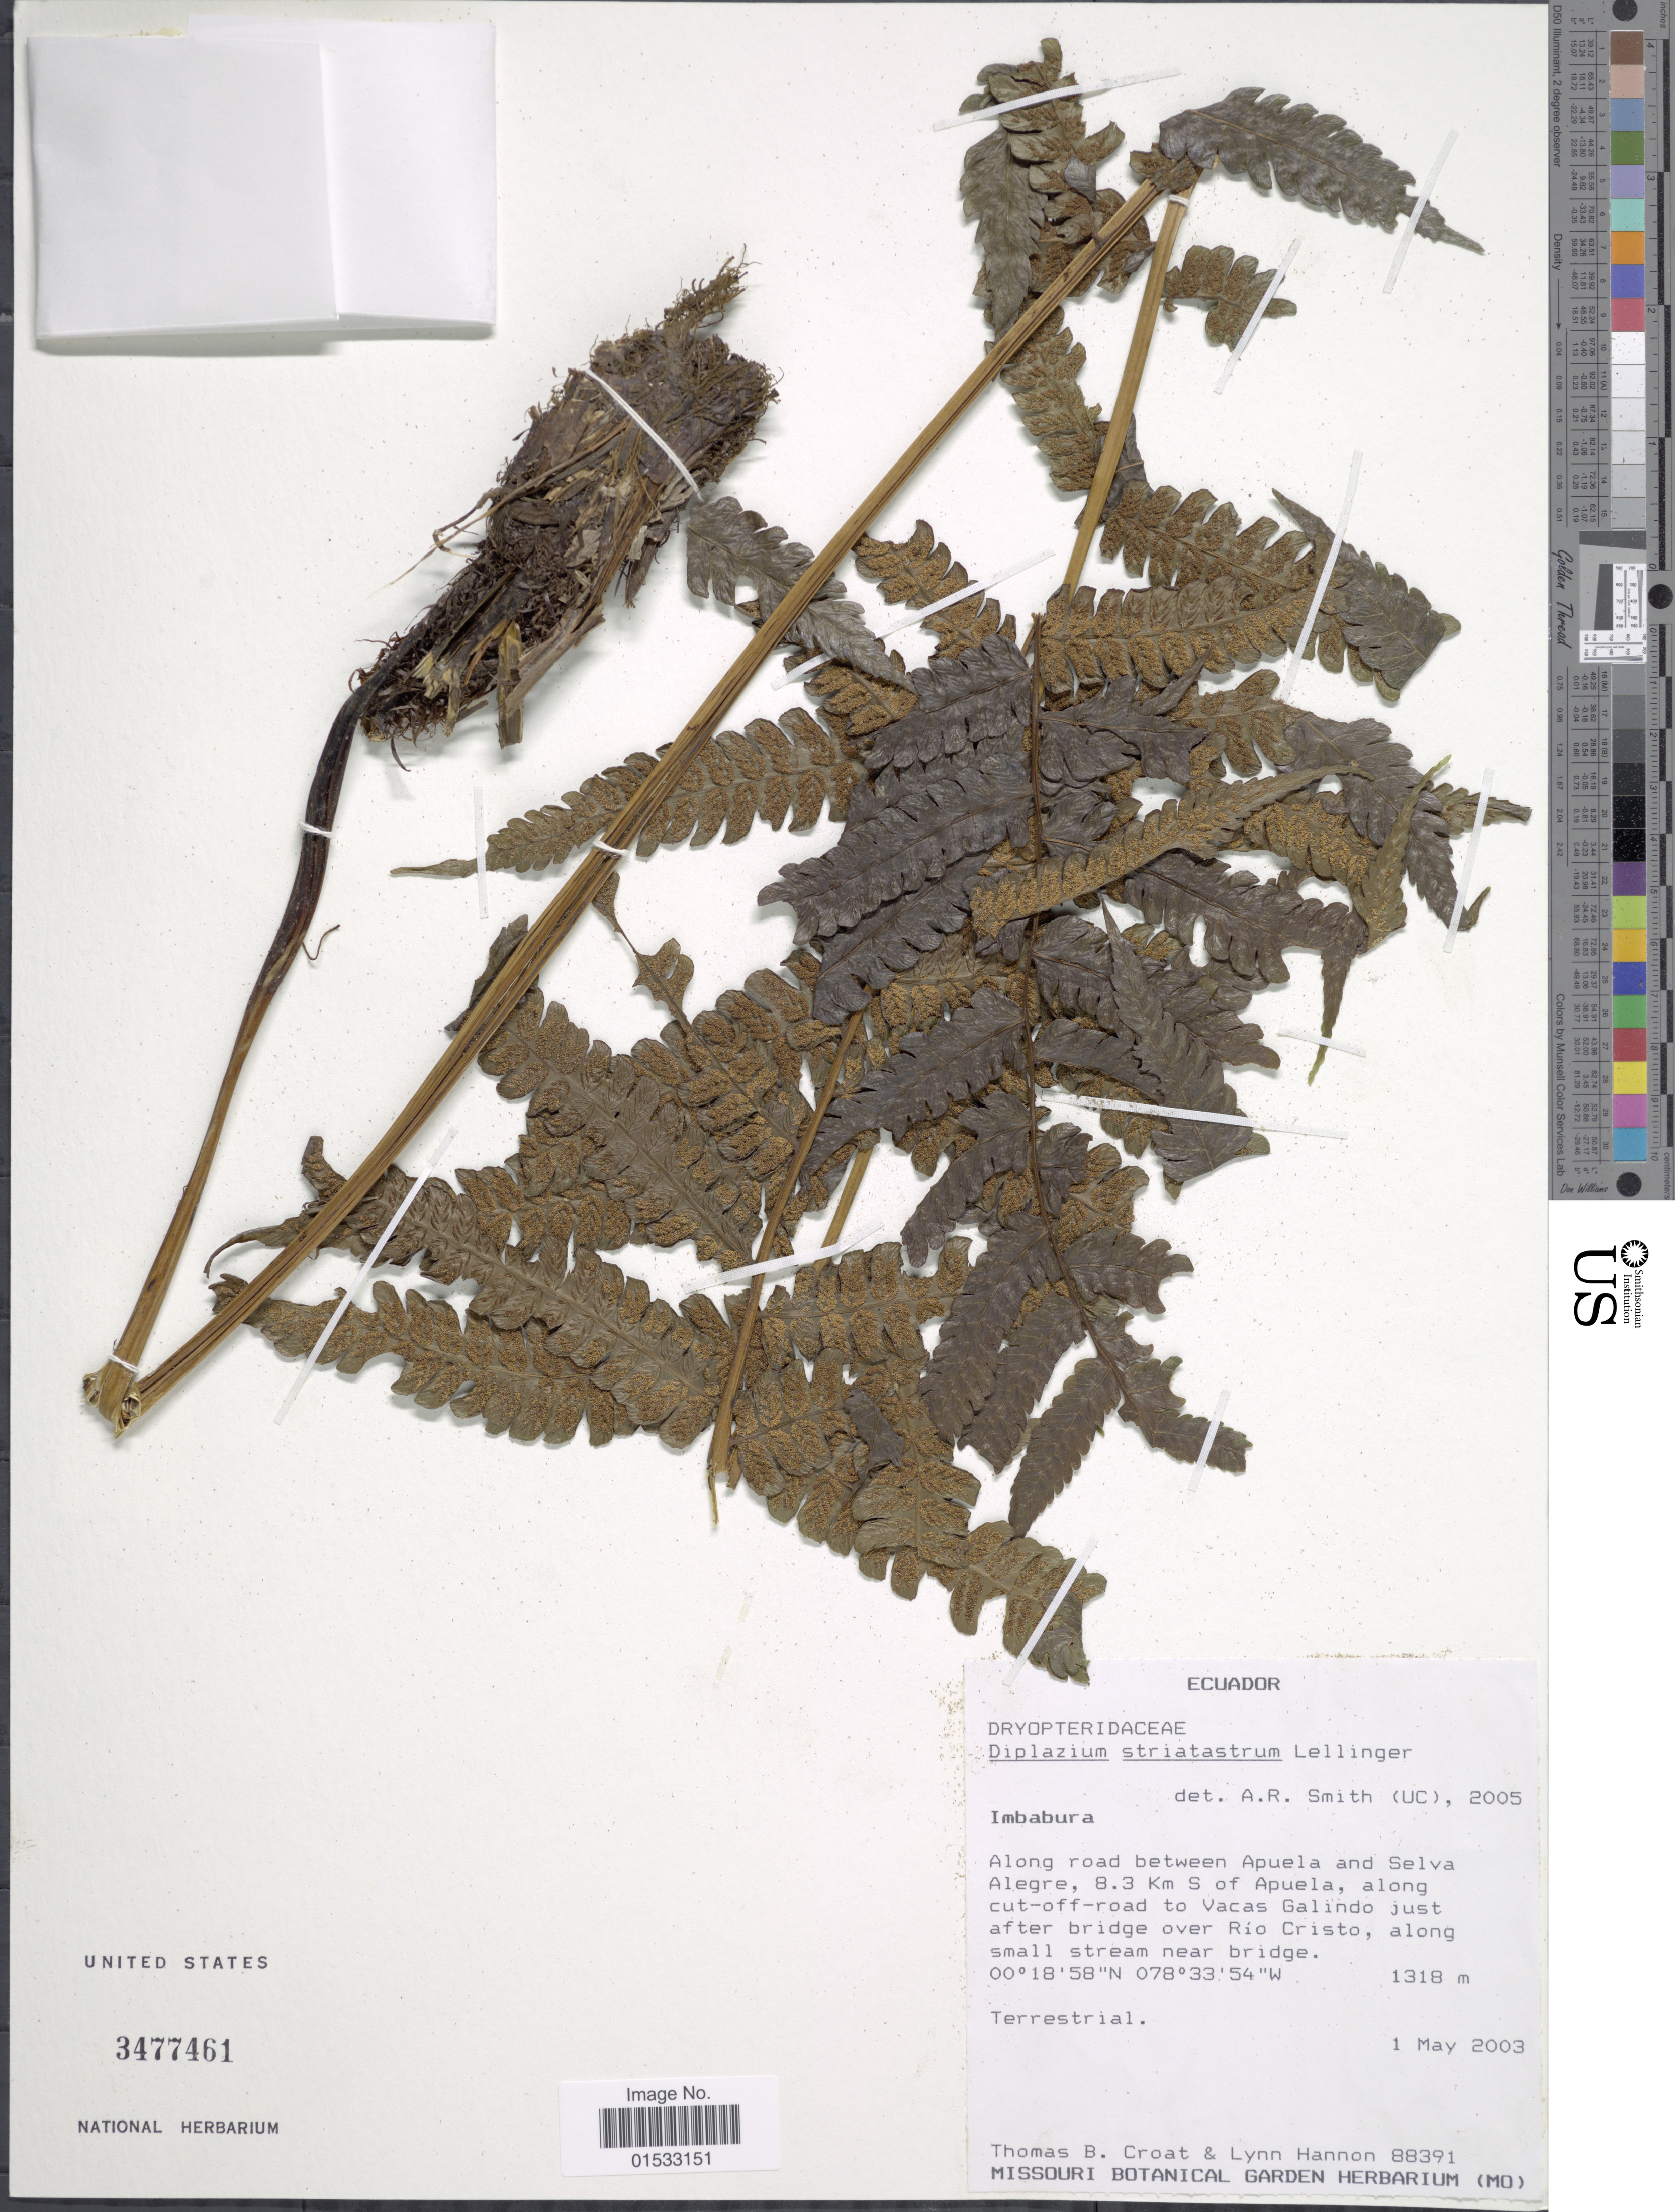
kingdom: Plantae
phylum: Tracheophyta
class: Polypodiopsida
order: Polypodiales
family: Athyriaceae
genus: Diplazium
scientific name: Diplazium striatastrum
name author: Lellinger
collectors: T. B. Croat & L. Hannon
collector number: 88391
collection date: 2003-05-01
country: Ecuador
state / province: Imbabura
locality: Along road between Apuela and Selva Alegre, 8.3 km S of Apuela, along cut-off- road to Vacas Galindo just after bridge over Río Cristo, along small stream near bridge.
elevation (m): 1318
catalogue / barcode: US 3477461